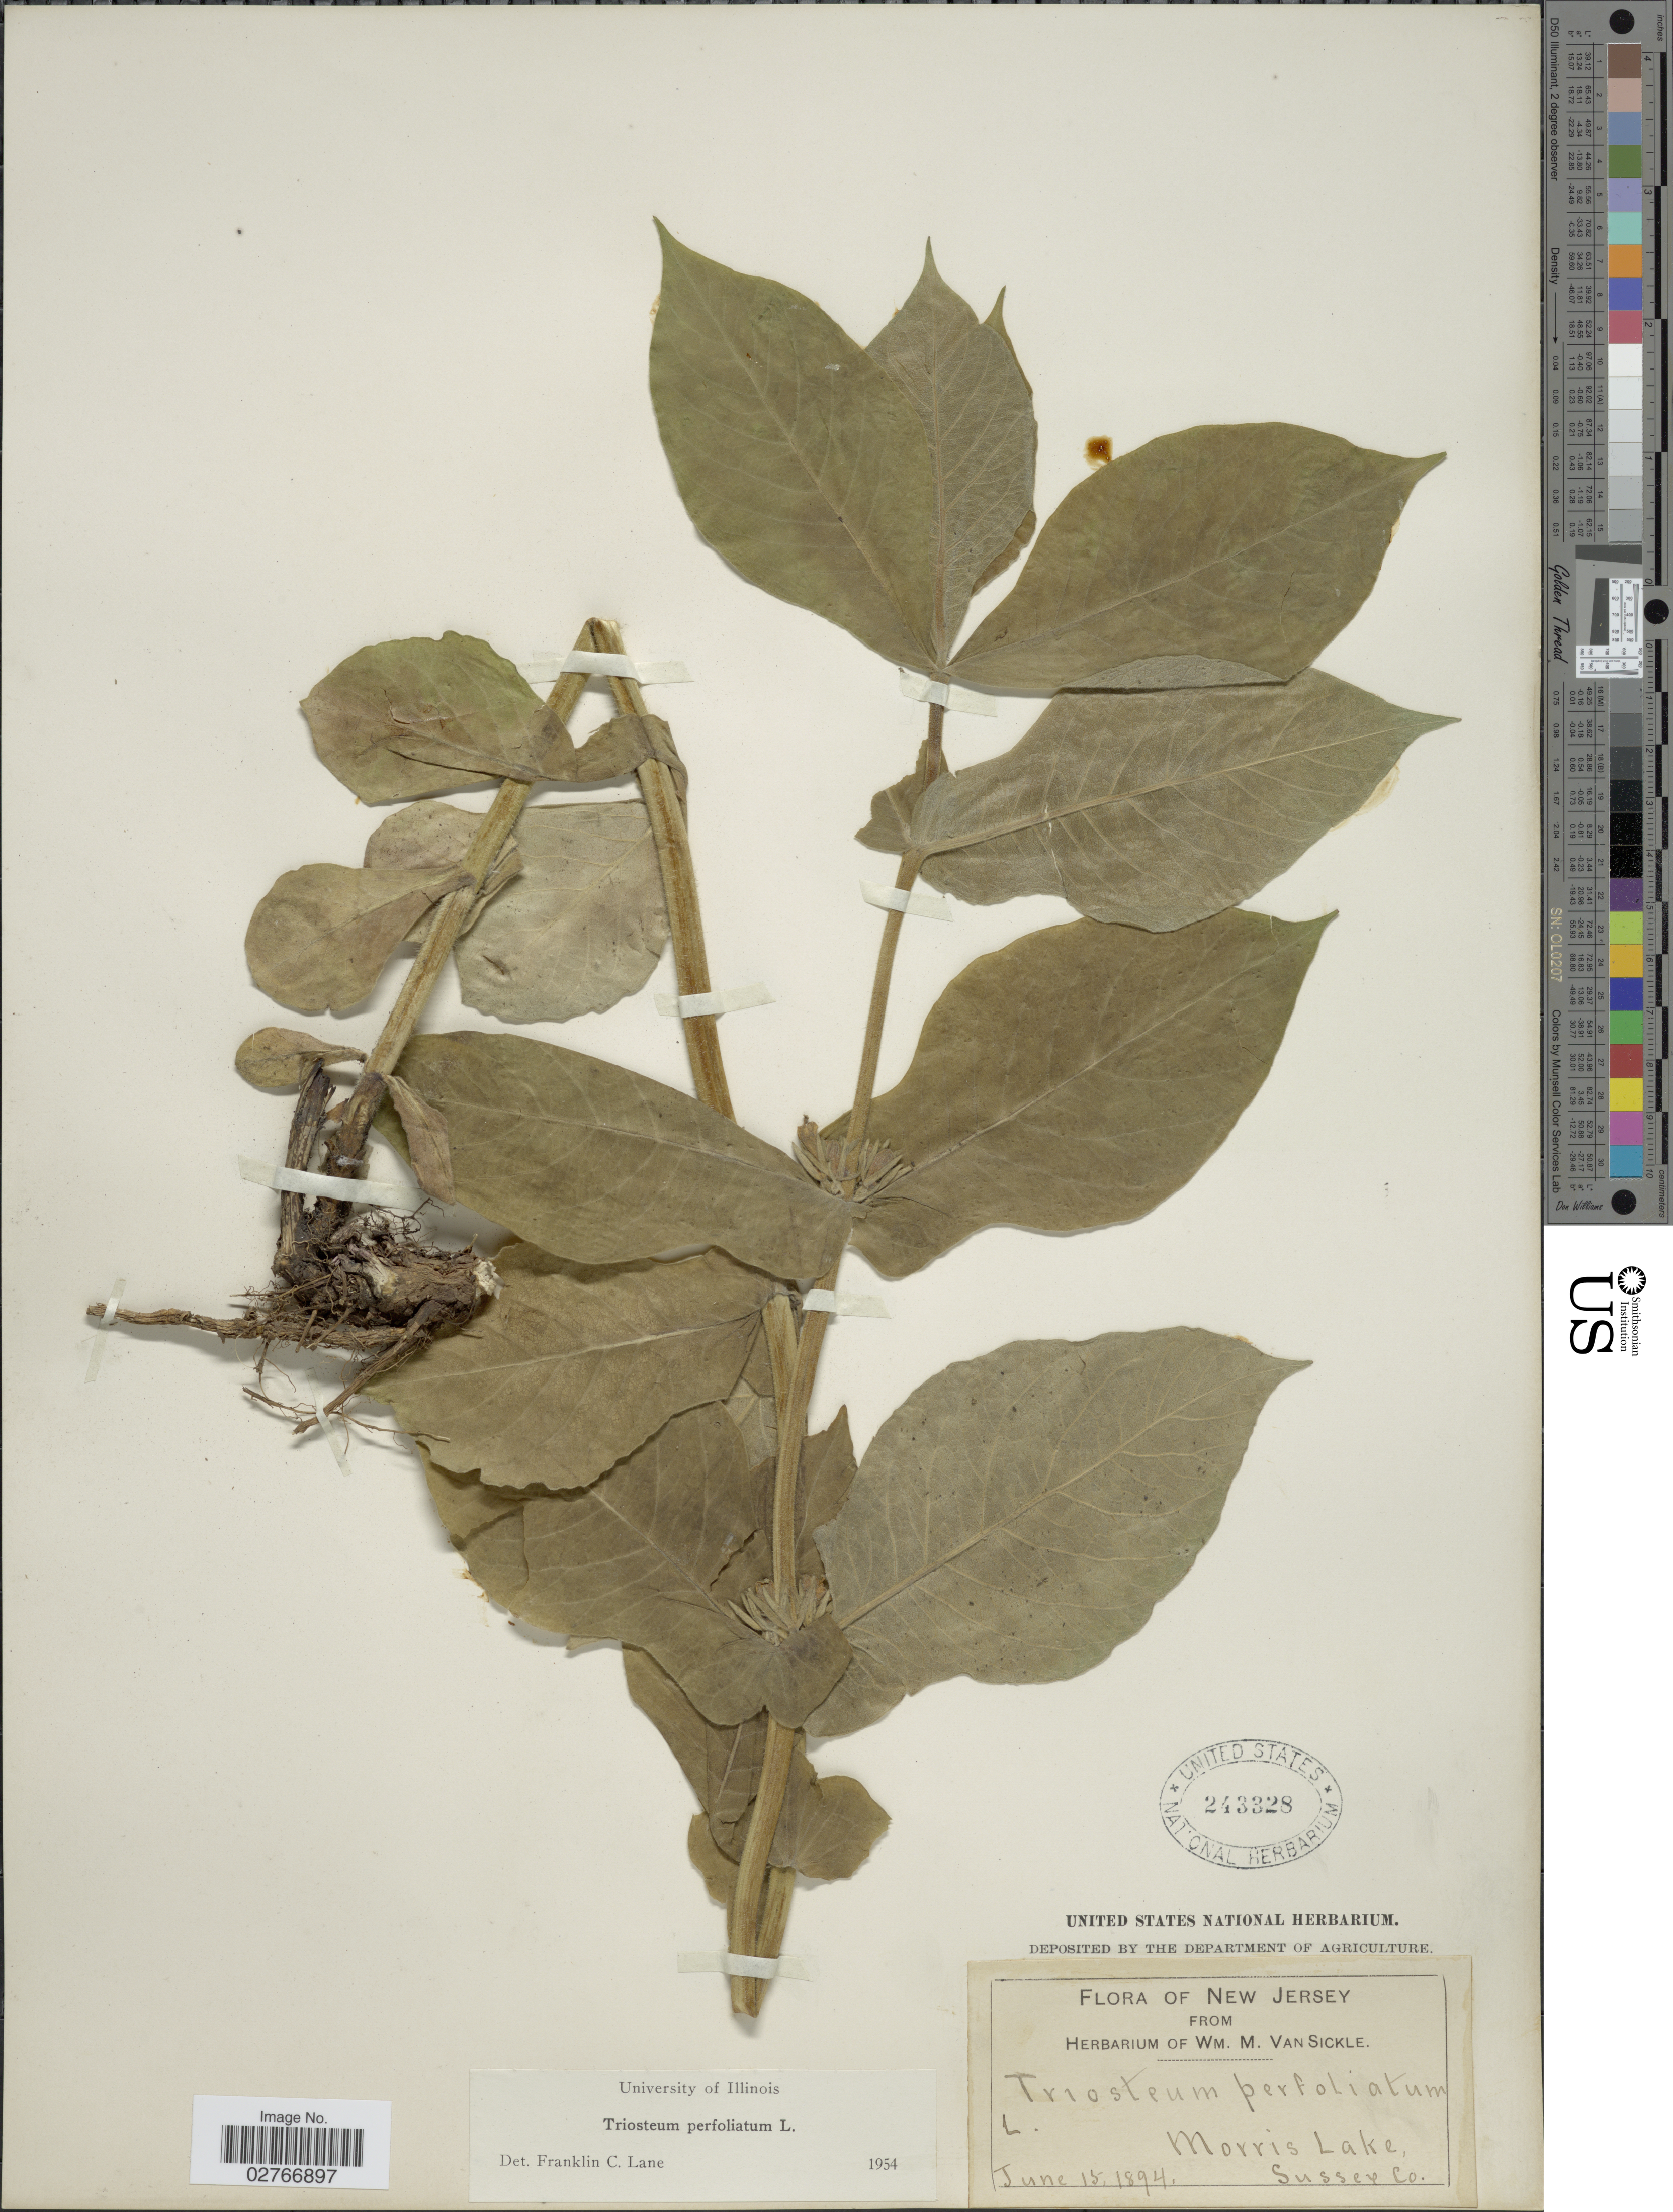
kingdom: Plantae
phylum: Tracheophyta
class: Magnoliopsida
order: Dipsacales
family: Caprifoliaceae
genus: Triosteum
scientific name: Triosteum perfoliatum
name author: L.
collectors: ex herb. Wm. M. Van Sickle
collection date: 1894-06-15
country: United States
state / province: New Jersey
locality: Morris Lake, Sussex Co.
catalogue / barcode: US 243328